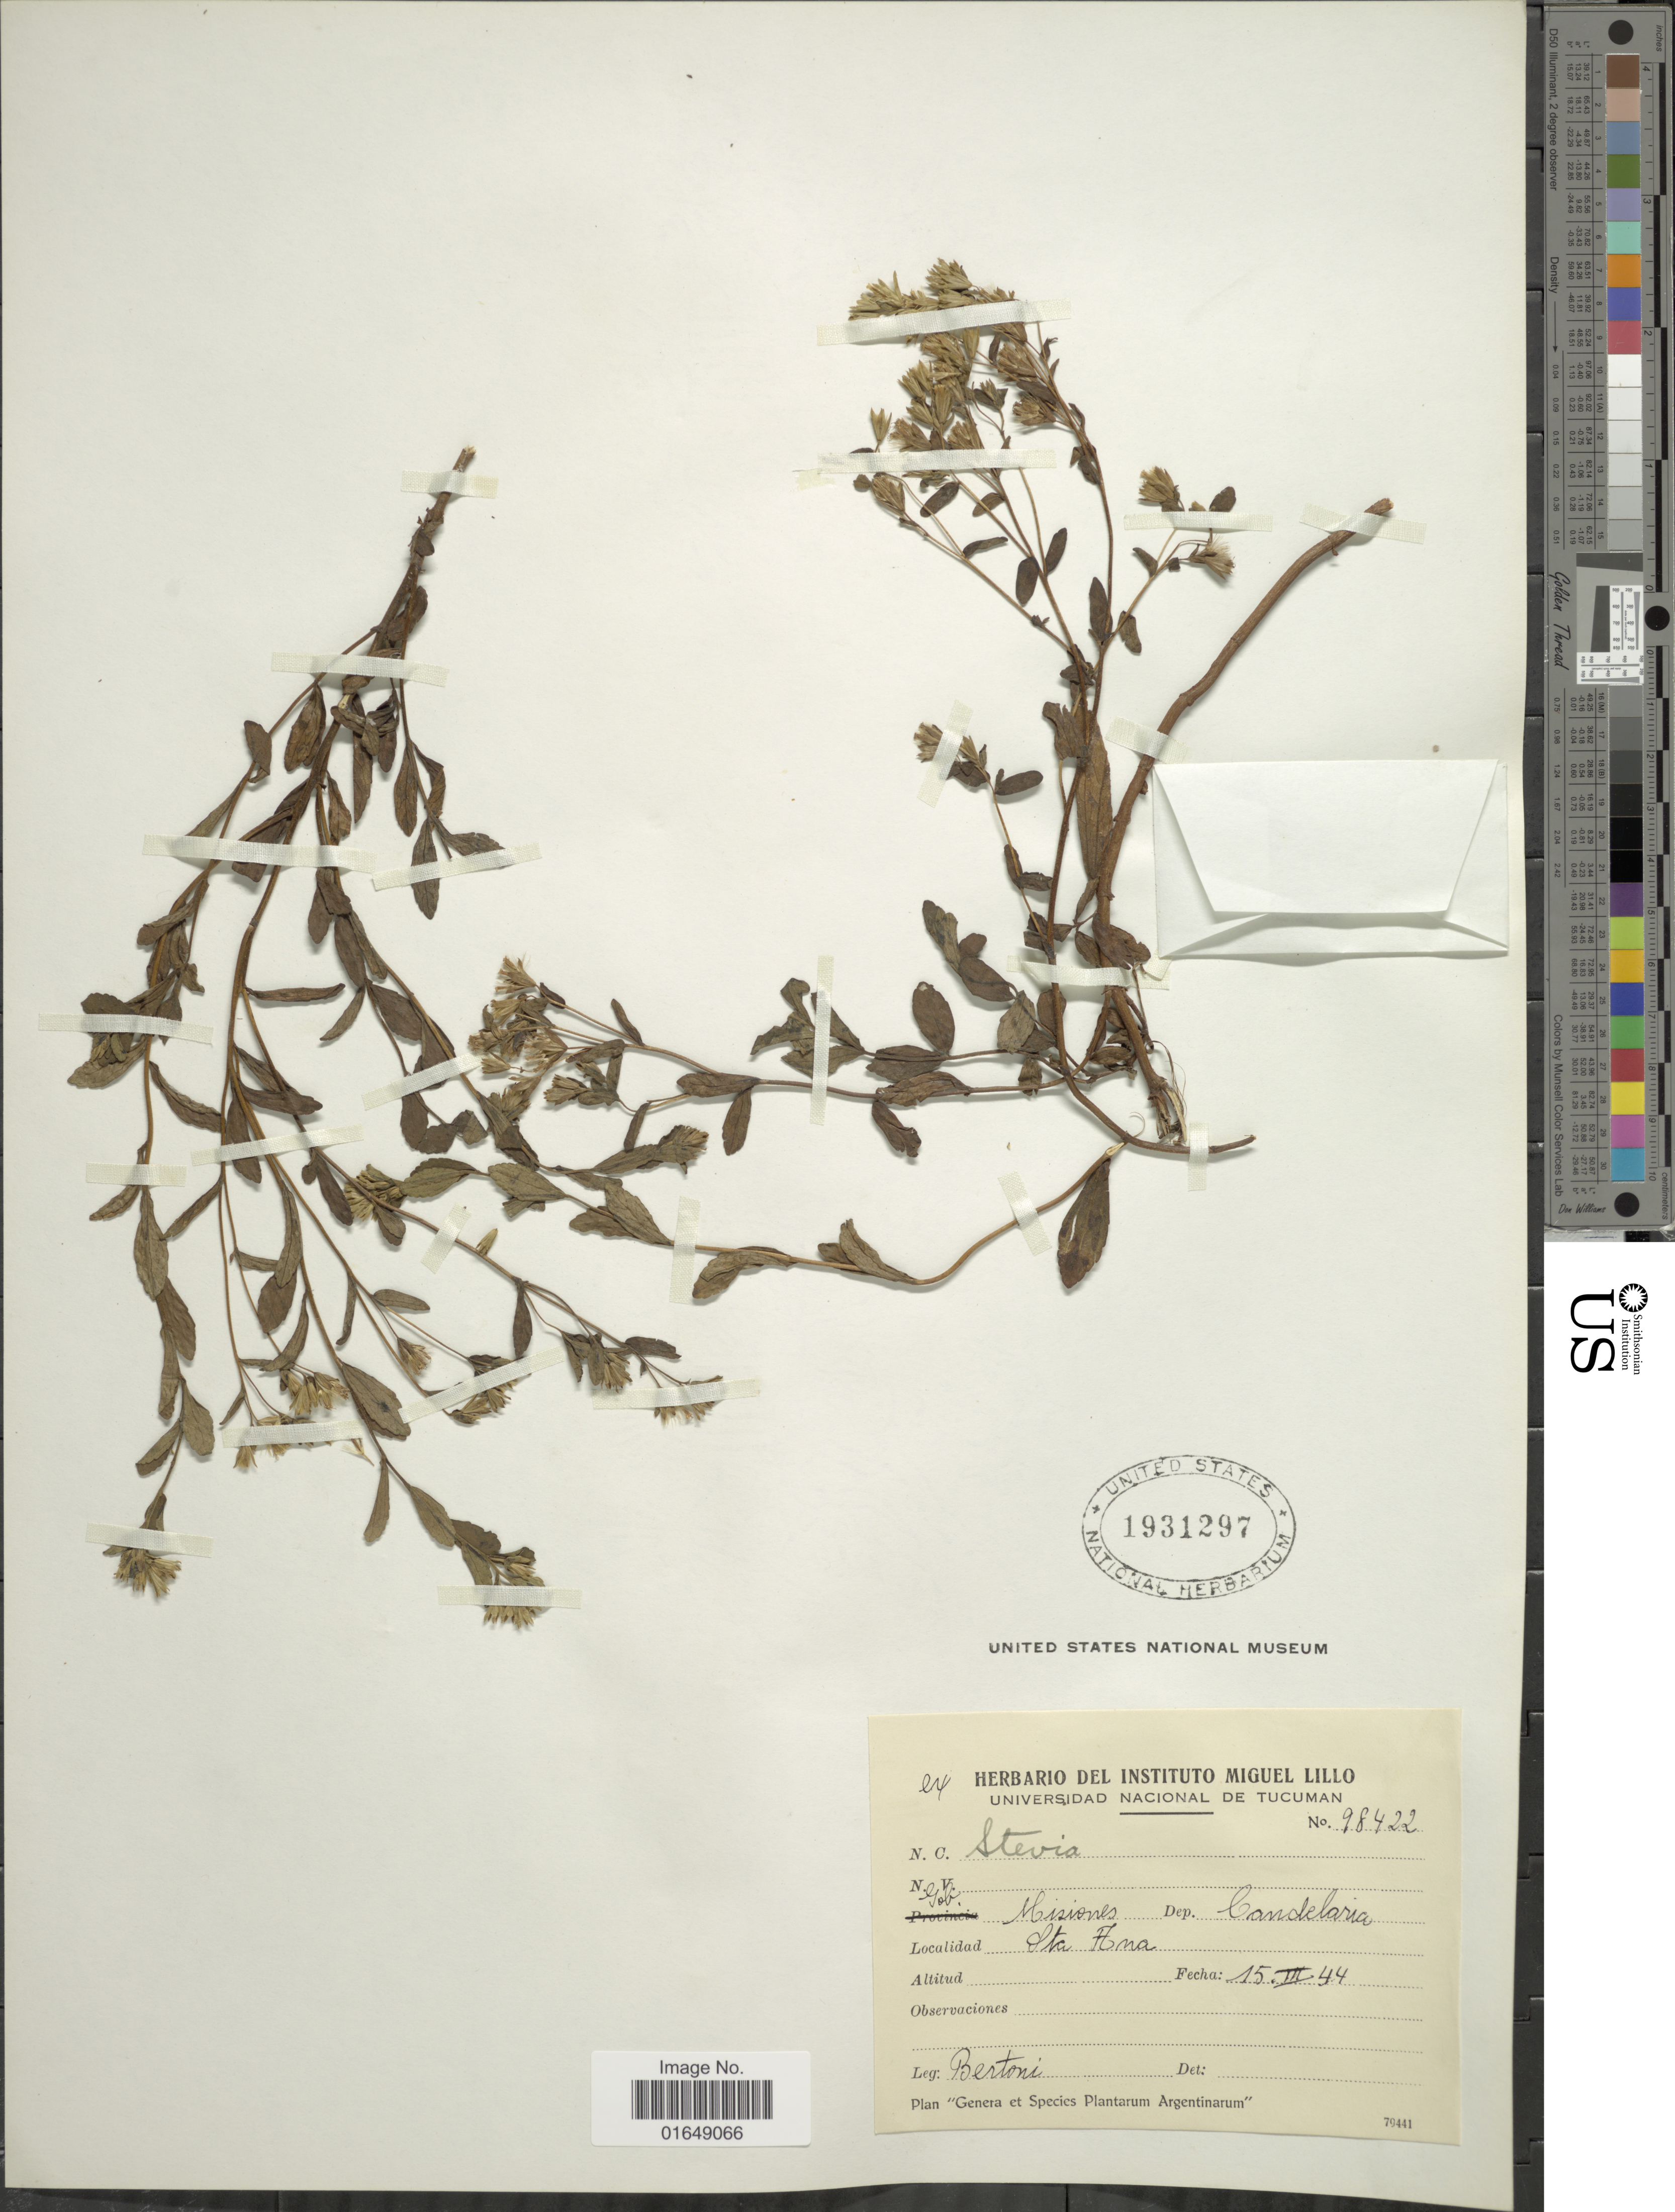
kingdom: Plantae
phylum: Tracheophyta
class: Magnoliopsida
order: Asterales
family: Asteraceae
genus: Stevia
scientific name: Stevia sp.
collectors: -- Bertoni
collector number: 98422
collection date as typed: Transcribed d/m/y: 15/3/44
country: Argentina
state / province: Misiones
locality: Dep. Candelaria, Sta Ana.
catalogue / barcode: US 1931297